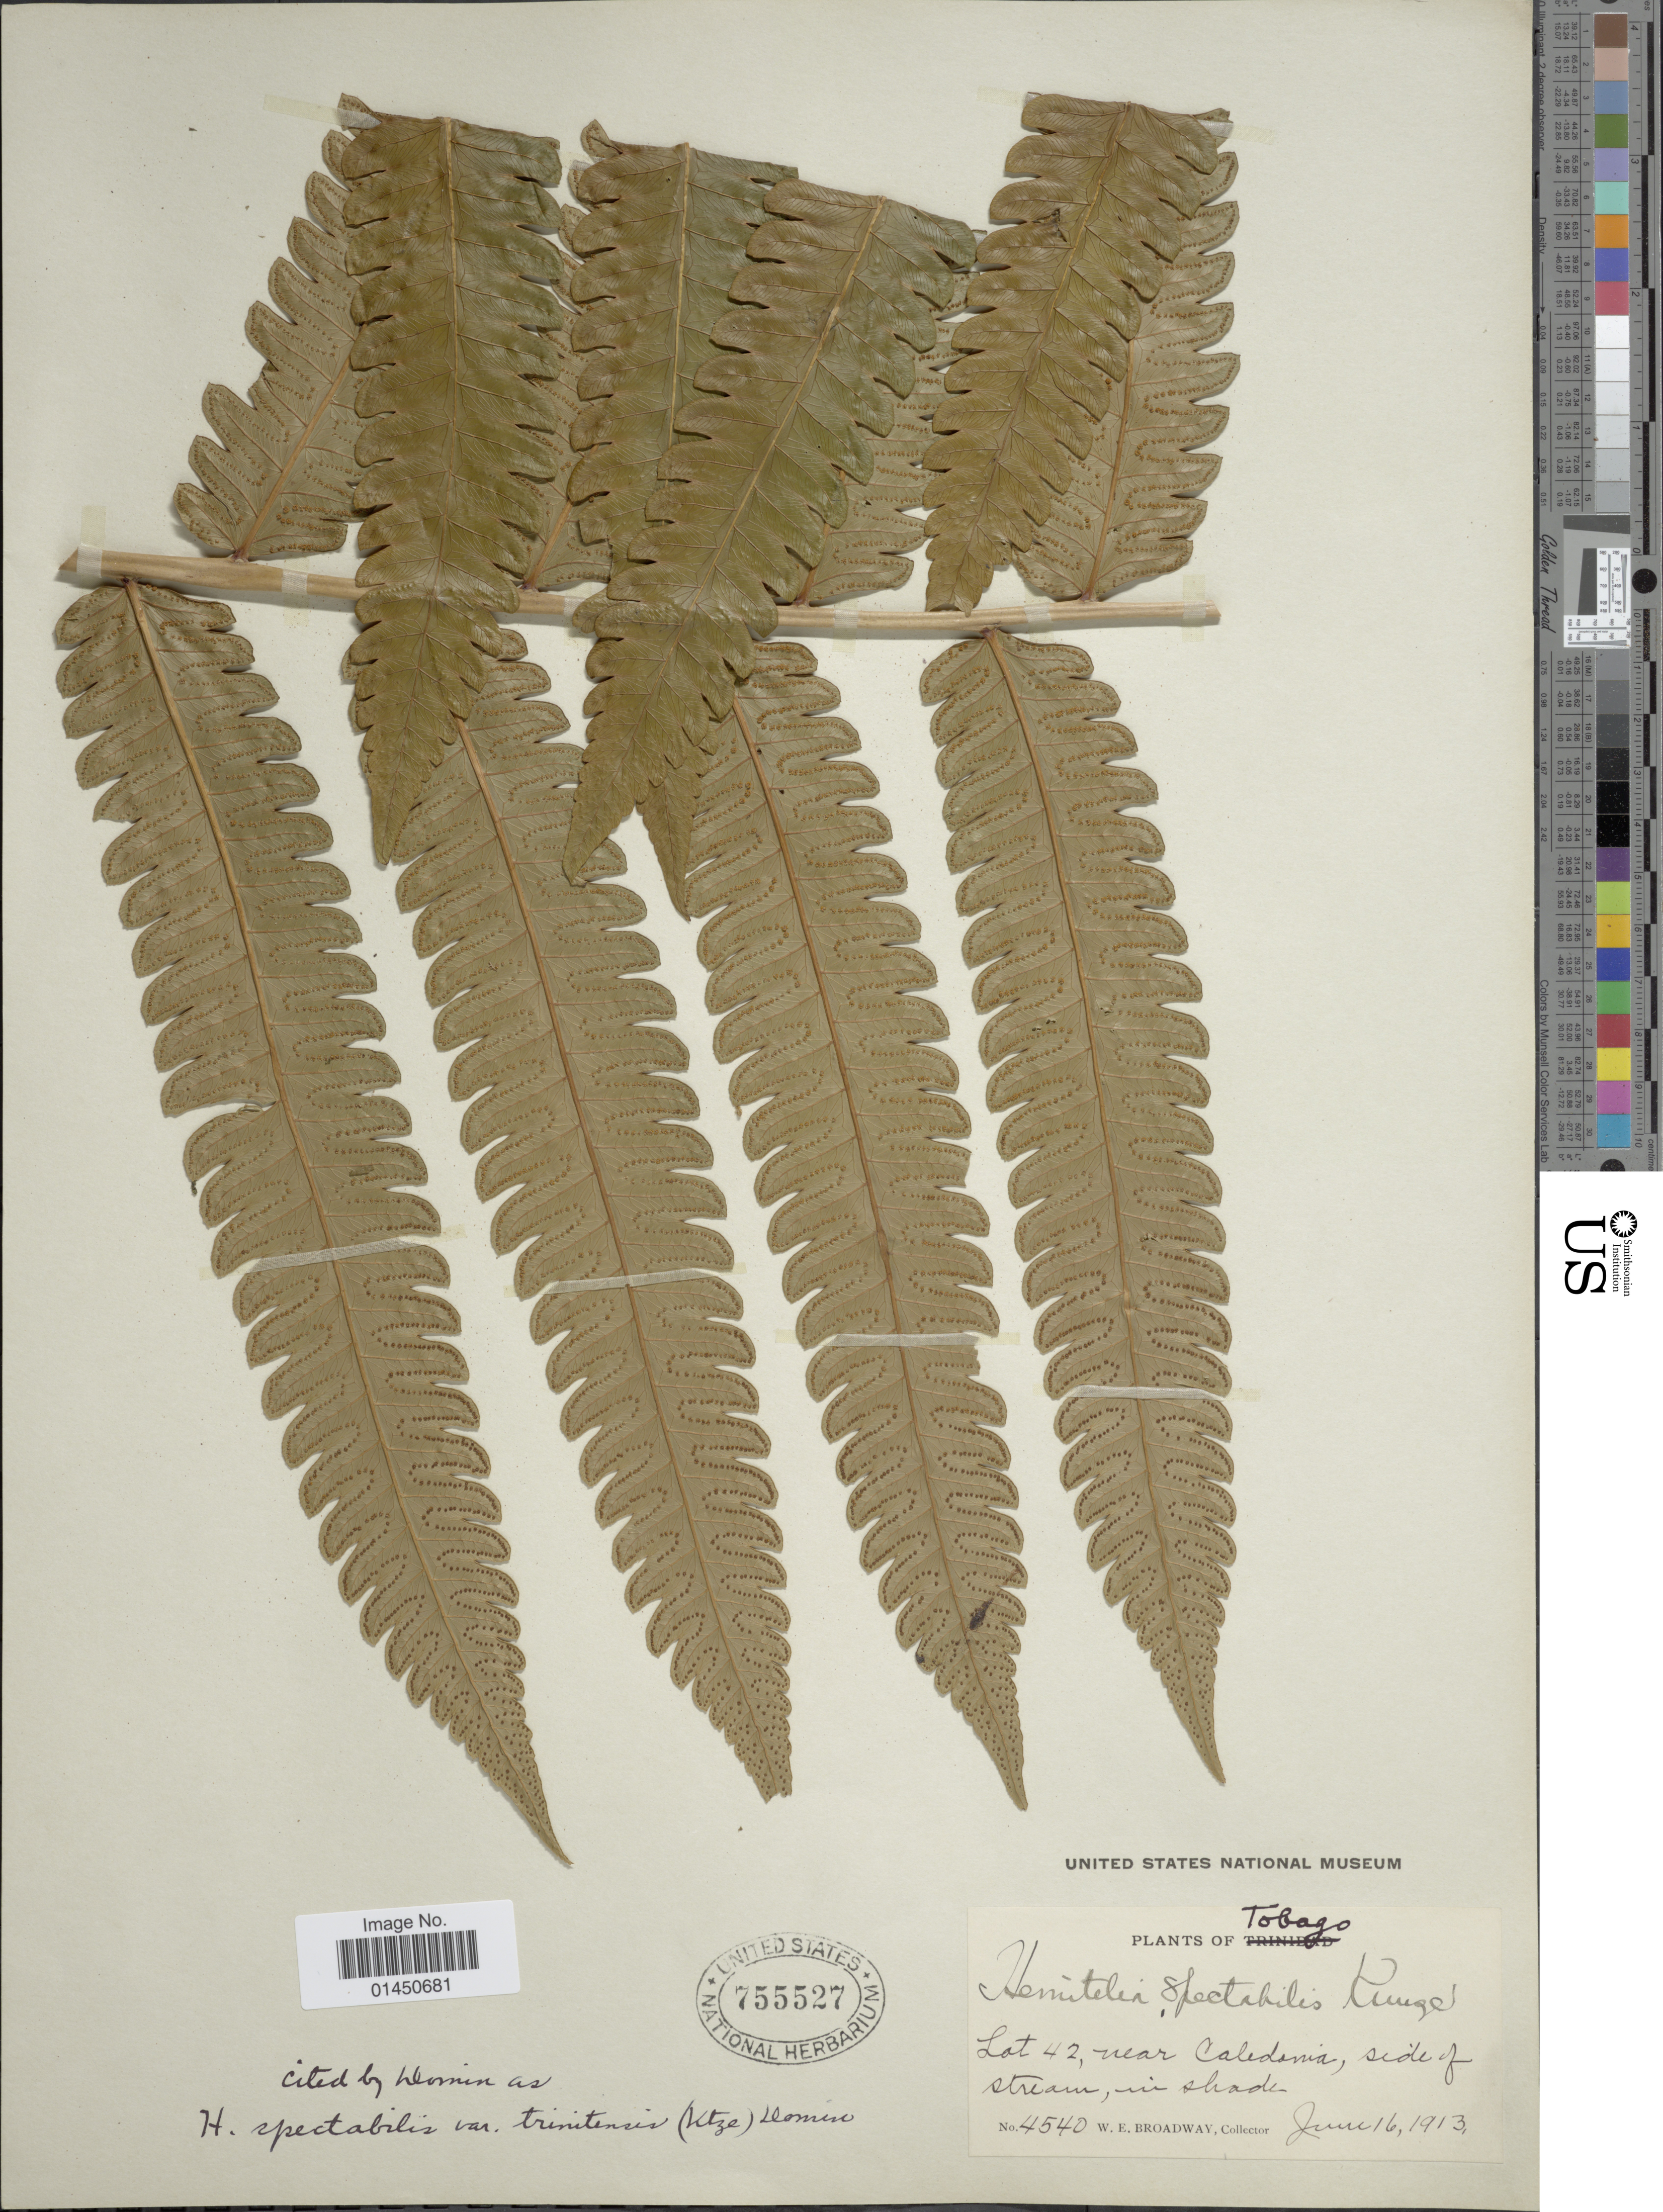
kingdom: Plantae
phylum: Tracheophyta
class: Polypodiopsida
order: Cyatheales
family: Cyatheaceae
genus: Cyathea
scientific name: Cyathea spectabilis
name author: (Kunze) Domin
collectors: W. E. Broadway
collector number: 4540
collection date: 1913-06-16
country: Trinidad and Tobago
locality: Tobago, Lot 42 near Caledonia, side of a stream, in shade.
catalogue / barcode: US 755527